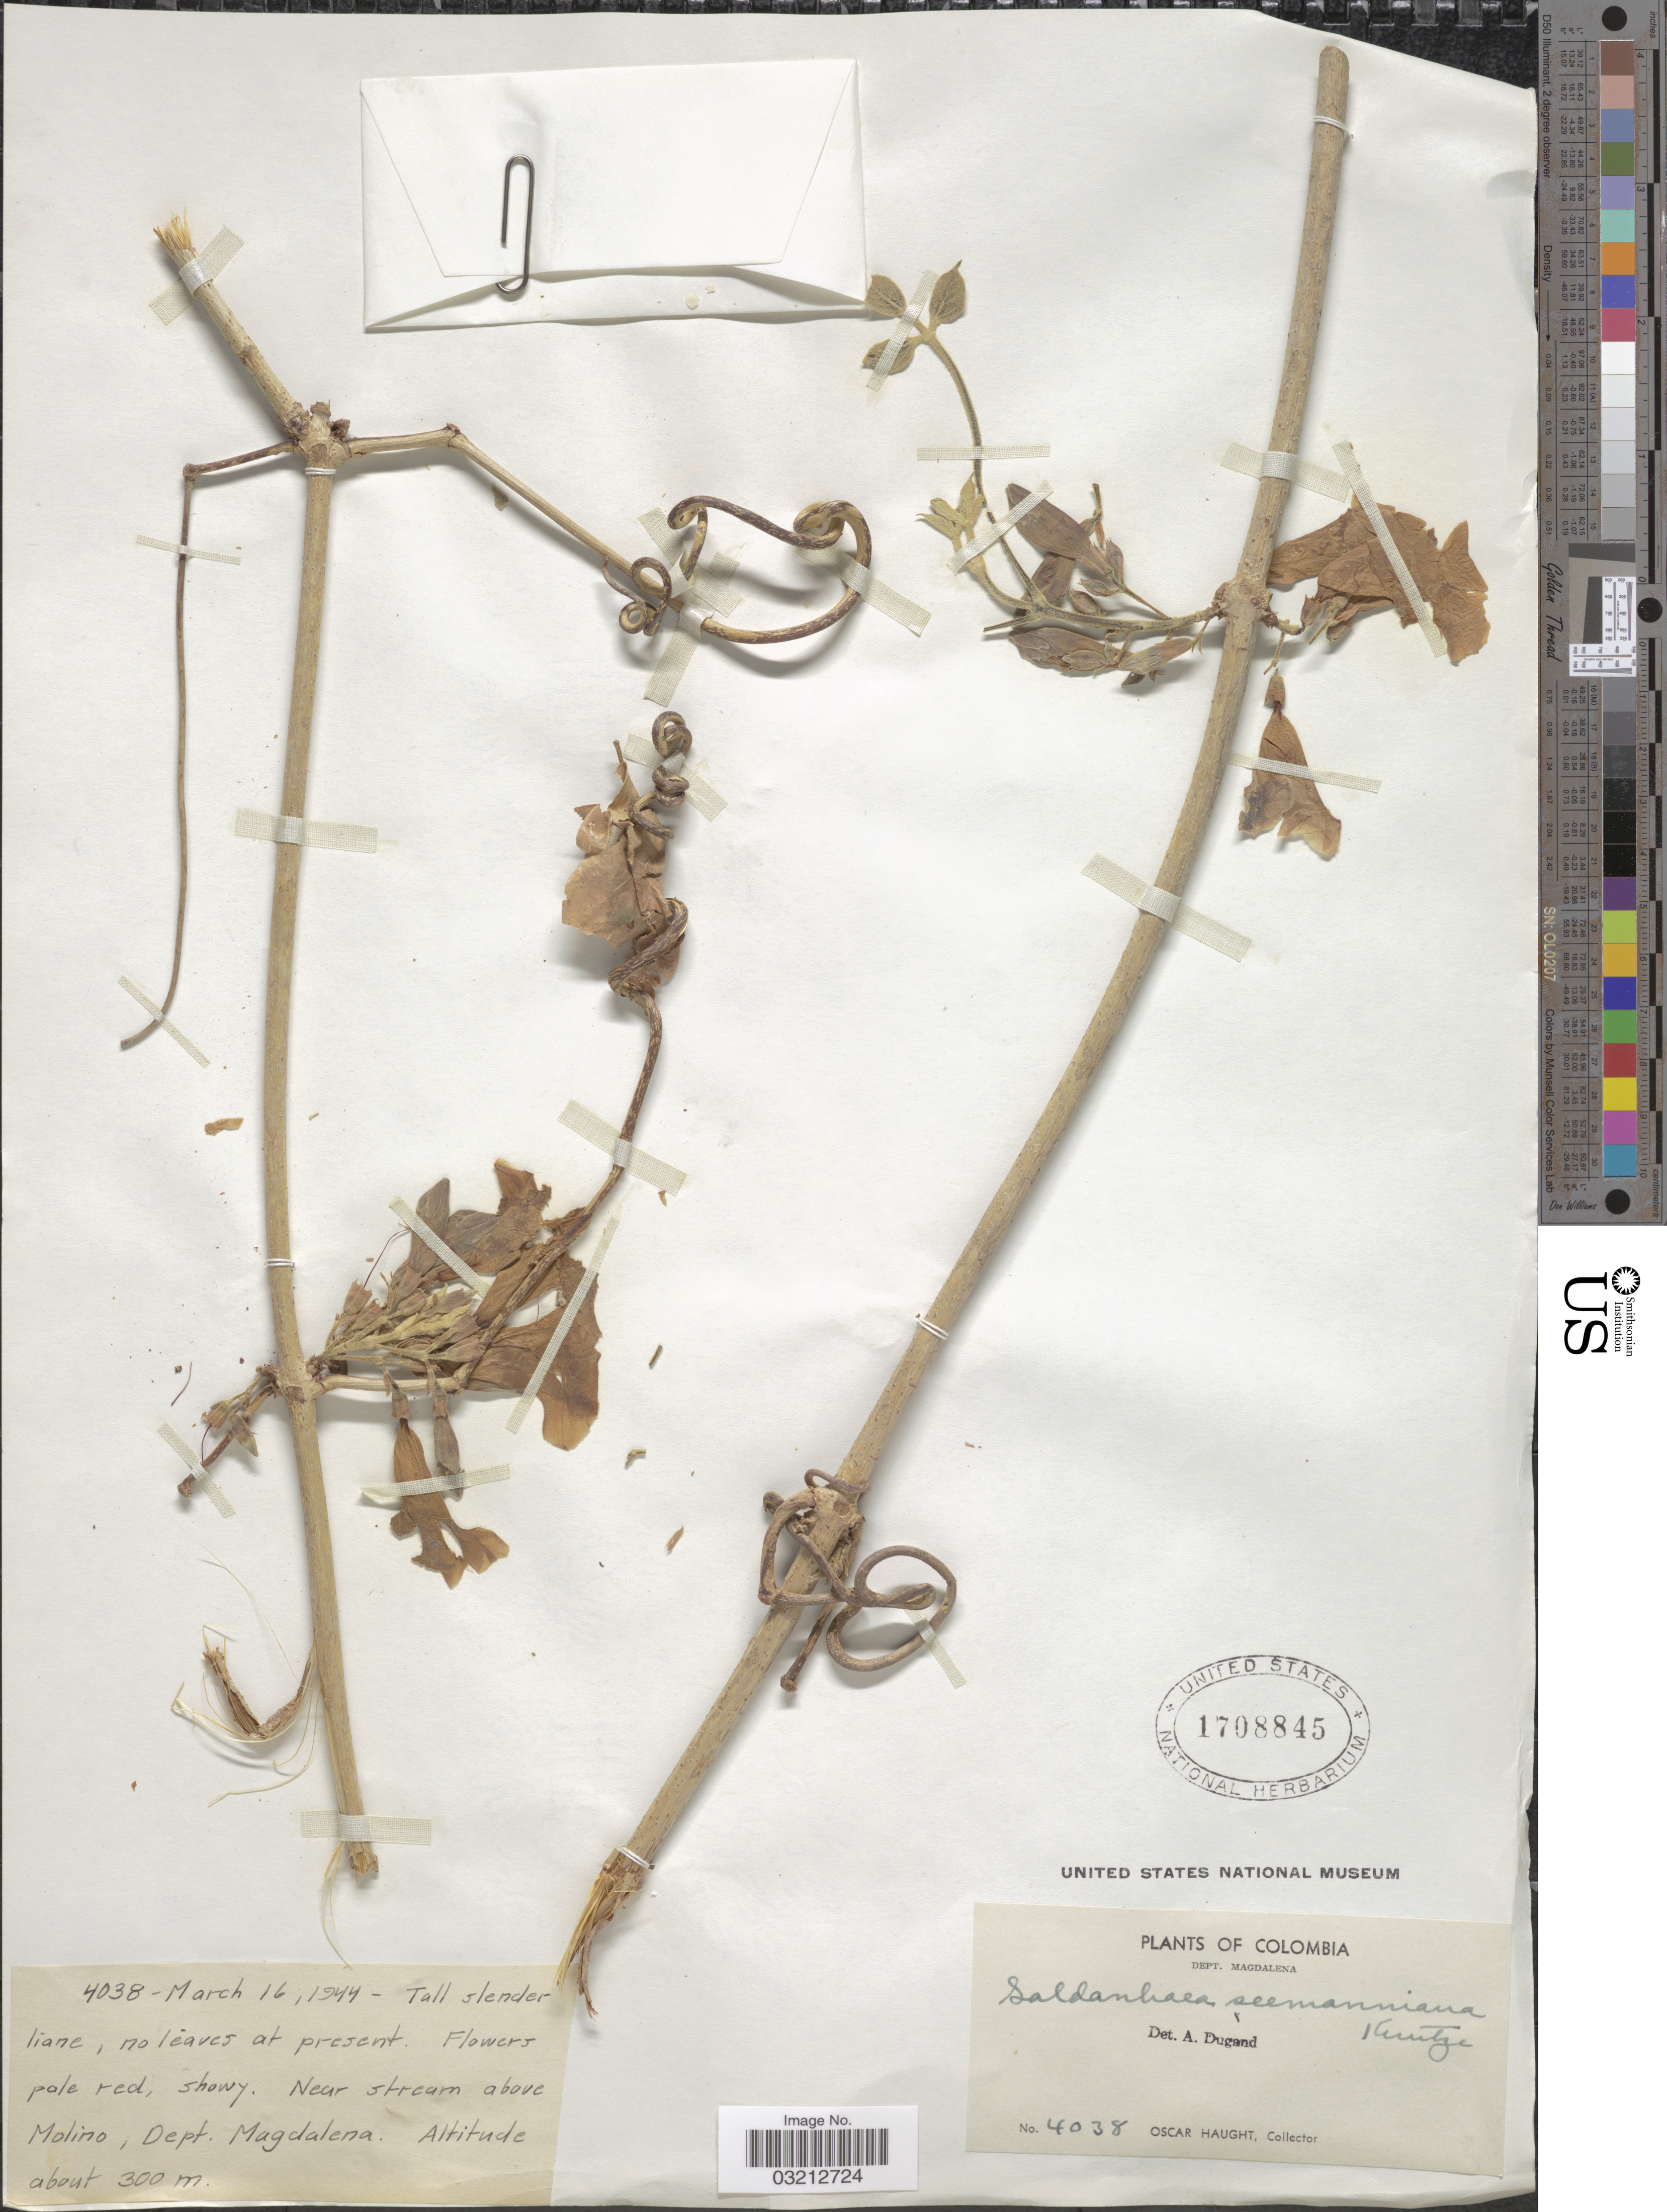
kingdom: Plantae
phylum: Tracheophyta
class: Magnoliopsida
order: Lamiales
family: Bignoniaceae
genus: Xylophragma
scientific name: Xylophragma seemannianum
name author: (Kuntze) Sandwith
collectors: O. L. Haught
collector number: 4038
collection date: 1944-03-16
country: Colombia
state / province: Magdalena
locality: Dept. Magdalena. Near stream above Molino.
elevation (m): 300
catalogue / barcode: US 1708845